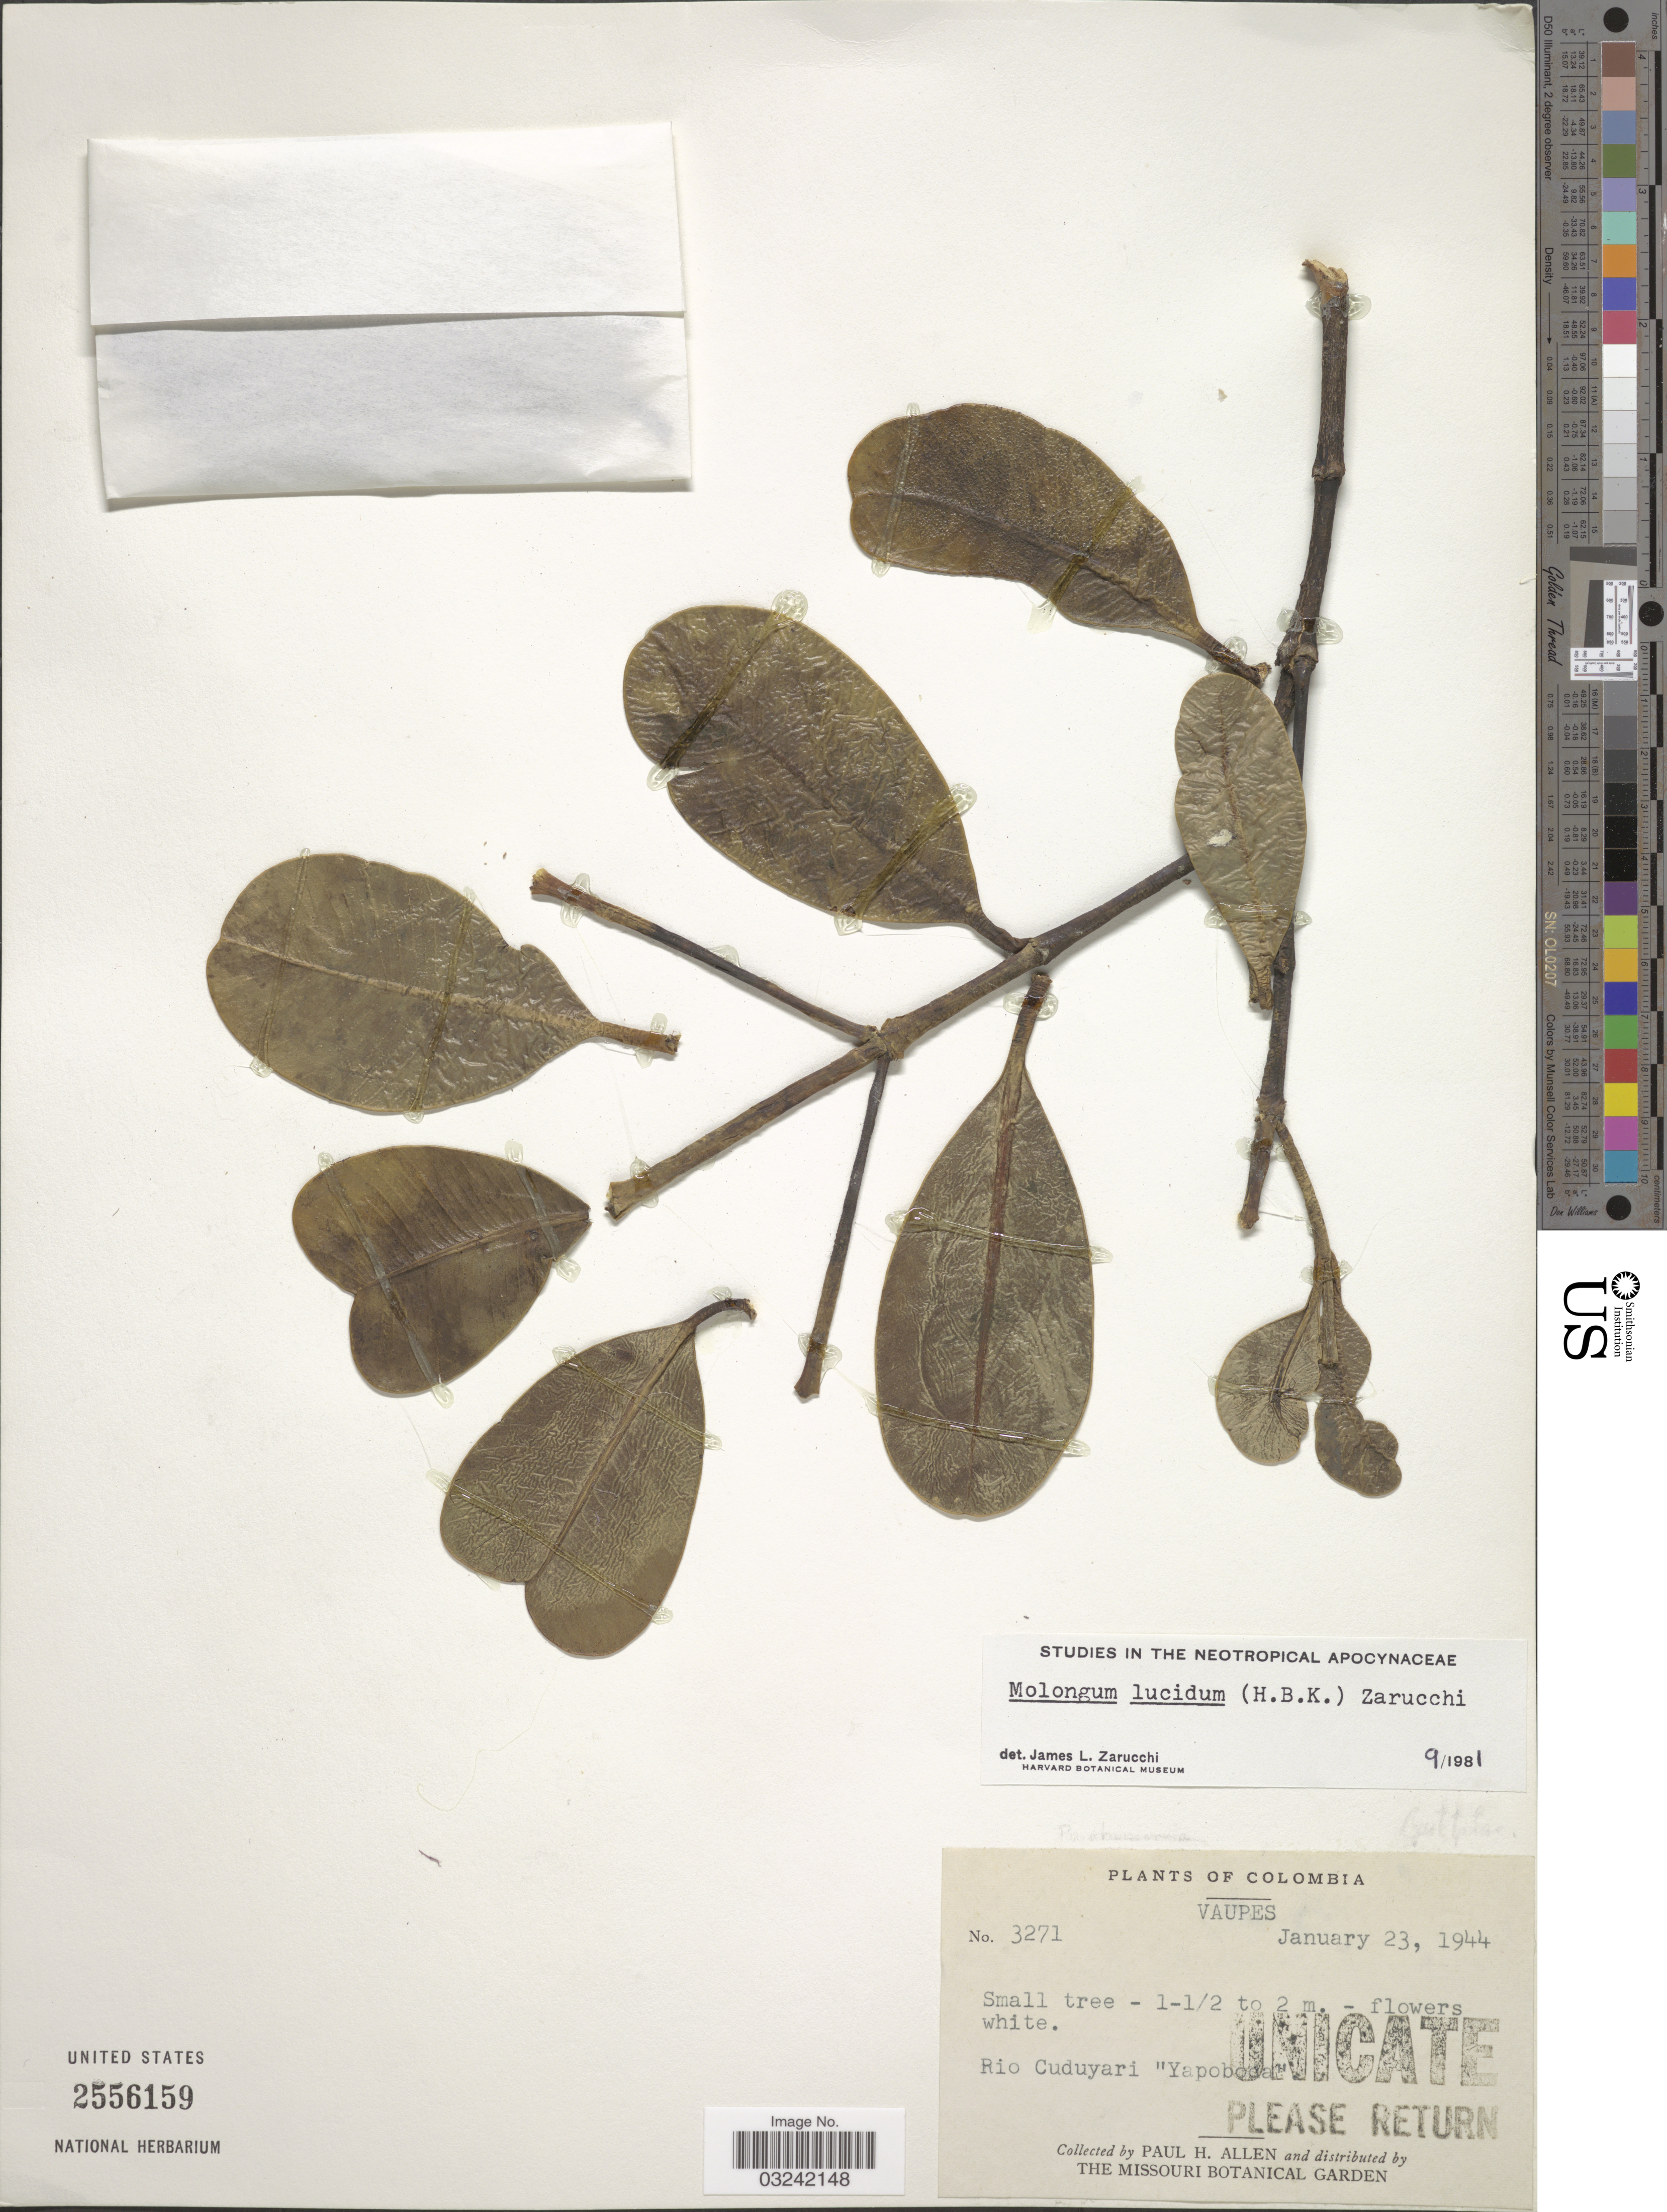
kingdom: Plantae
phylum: Tracheophyta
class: Magnoliopsida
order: Gentianales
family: Apocynaceae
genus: Molongum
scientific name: Molongum lucidum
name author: (Kunth) Zarucchi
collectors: P. H. Allen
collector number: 3271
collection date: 1944-01-23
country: Colombia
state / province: Vaupés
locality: Rio Cuduyari "Yapoboda".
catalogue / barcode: US 2556159